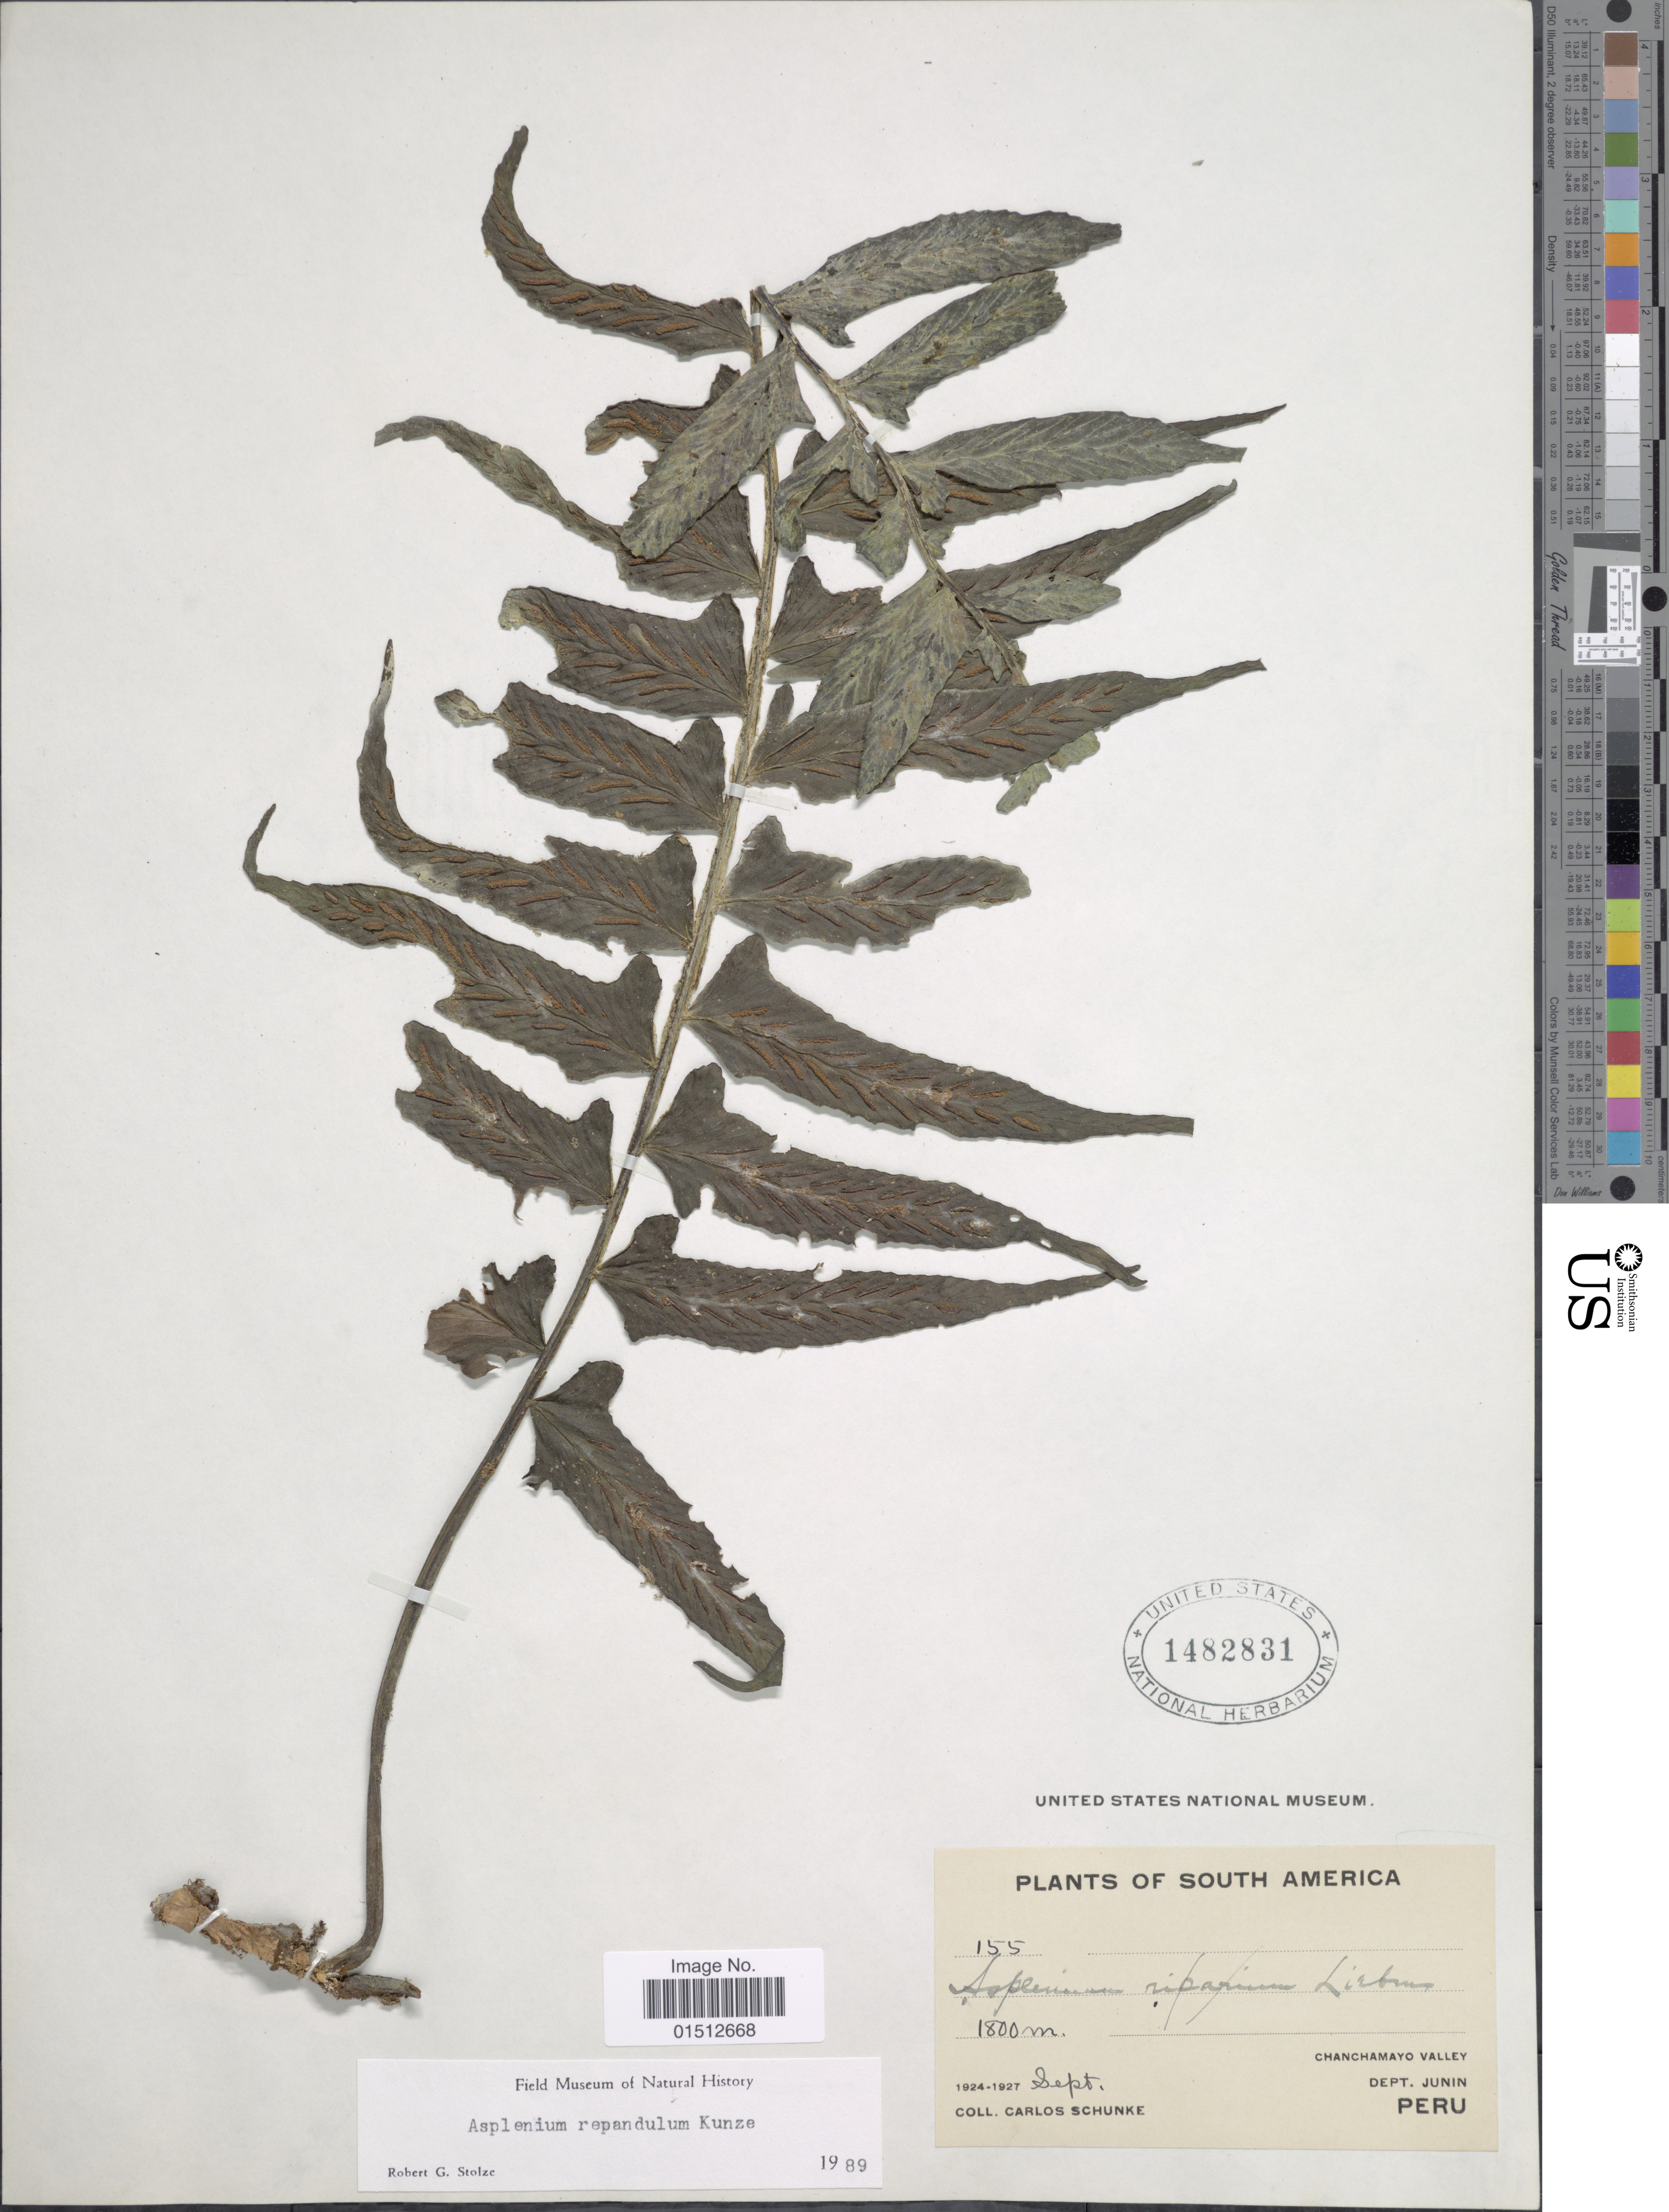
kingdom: Plantae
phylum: Tracheophyta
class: Polypodiopsida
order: Polypodiales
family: Aspleniaceae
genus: Asplenium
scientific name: Asplenium repandulum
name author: Kunze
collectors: C. Schunke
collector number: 155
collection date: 1924-09/1927-09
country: Peru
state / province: Junín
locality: South America, Chanchamayo Valley, Dept.Junin,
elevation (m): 1800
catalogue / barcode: US 1482831